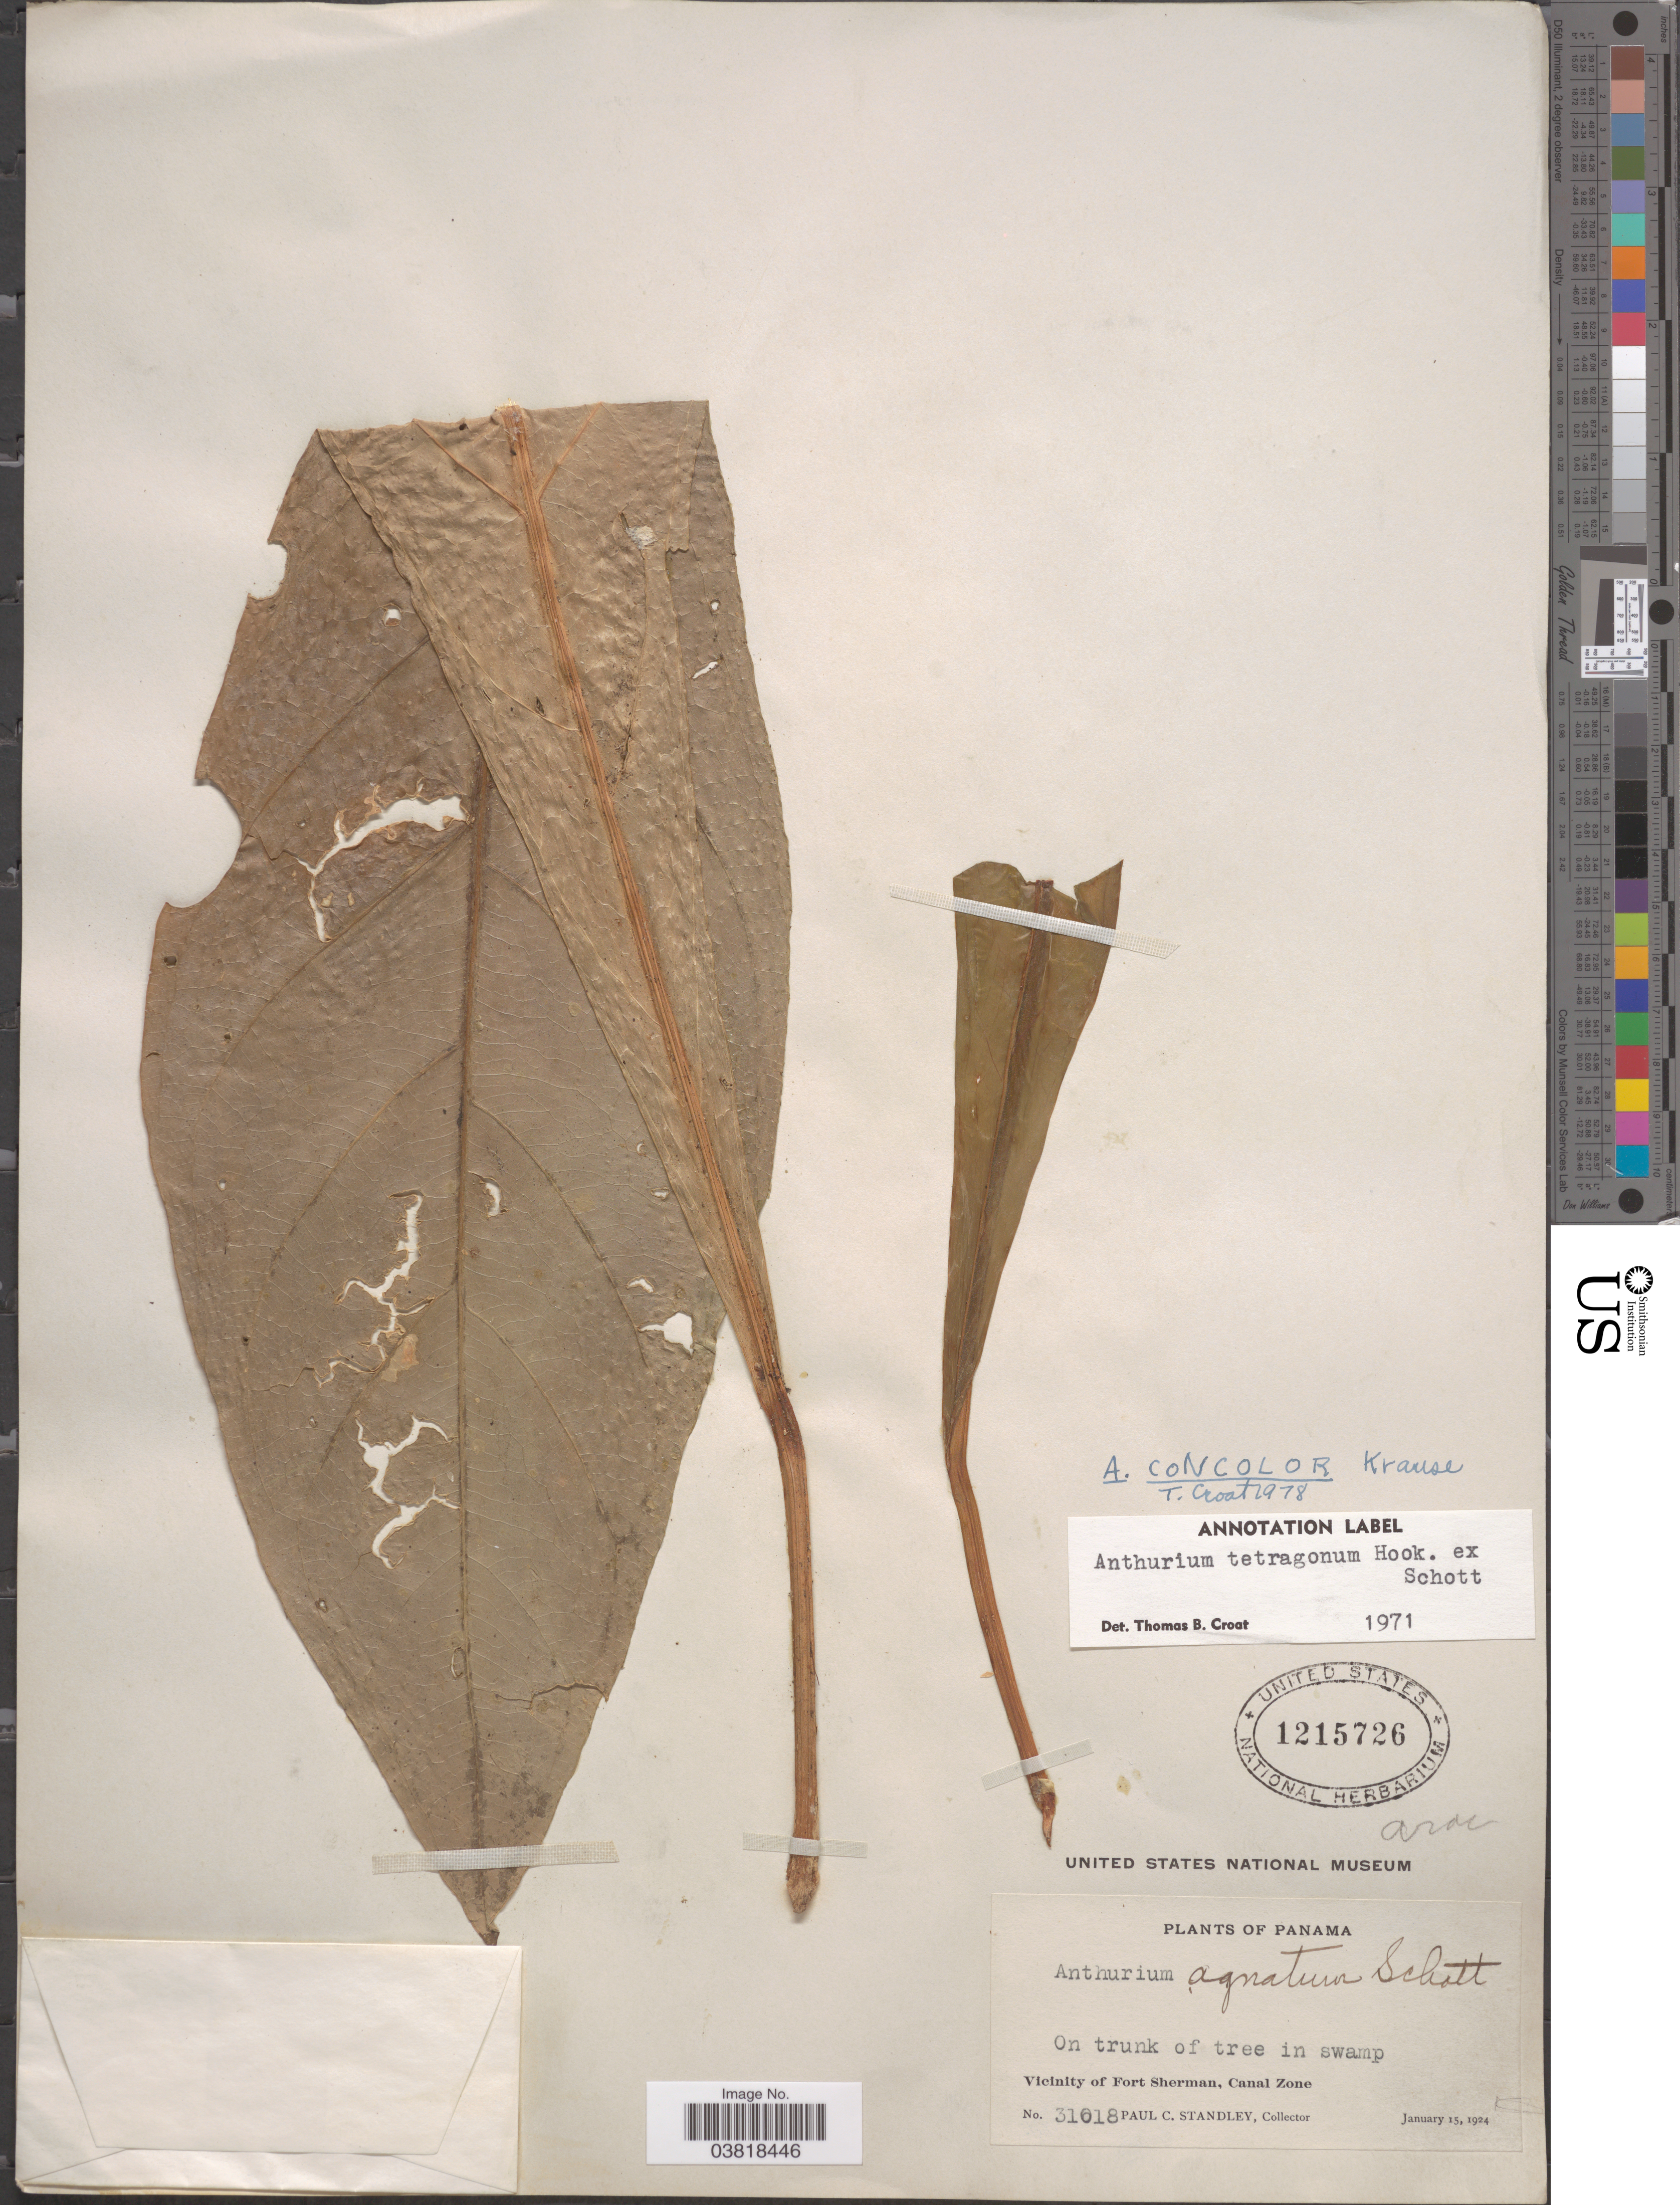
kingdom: Plantae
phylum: Tracheophyta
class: Liliopsida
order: Alismatales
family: Araceae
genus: Anthurium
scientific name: Anthurium concolor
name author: K. Krause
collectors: P. C. Standley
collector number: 31018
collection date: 1924-01-15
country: Panama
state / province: Colón / Panamá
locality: Vicinity of Fort Sherman, Canal Zone.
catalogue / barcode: US 1215726